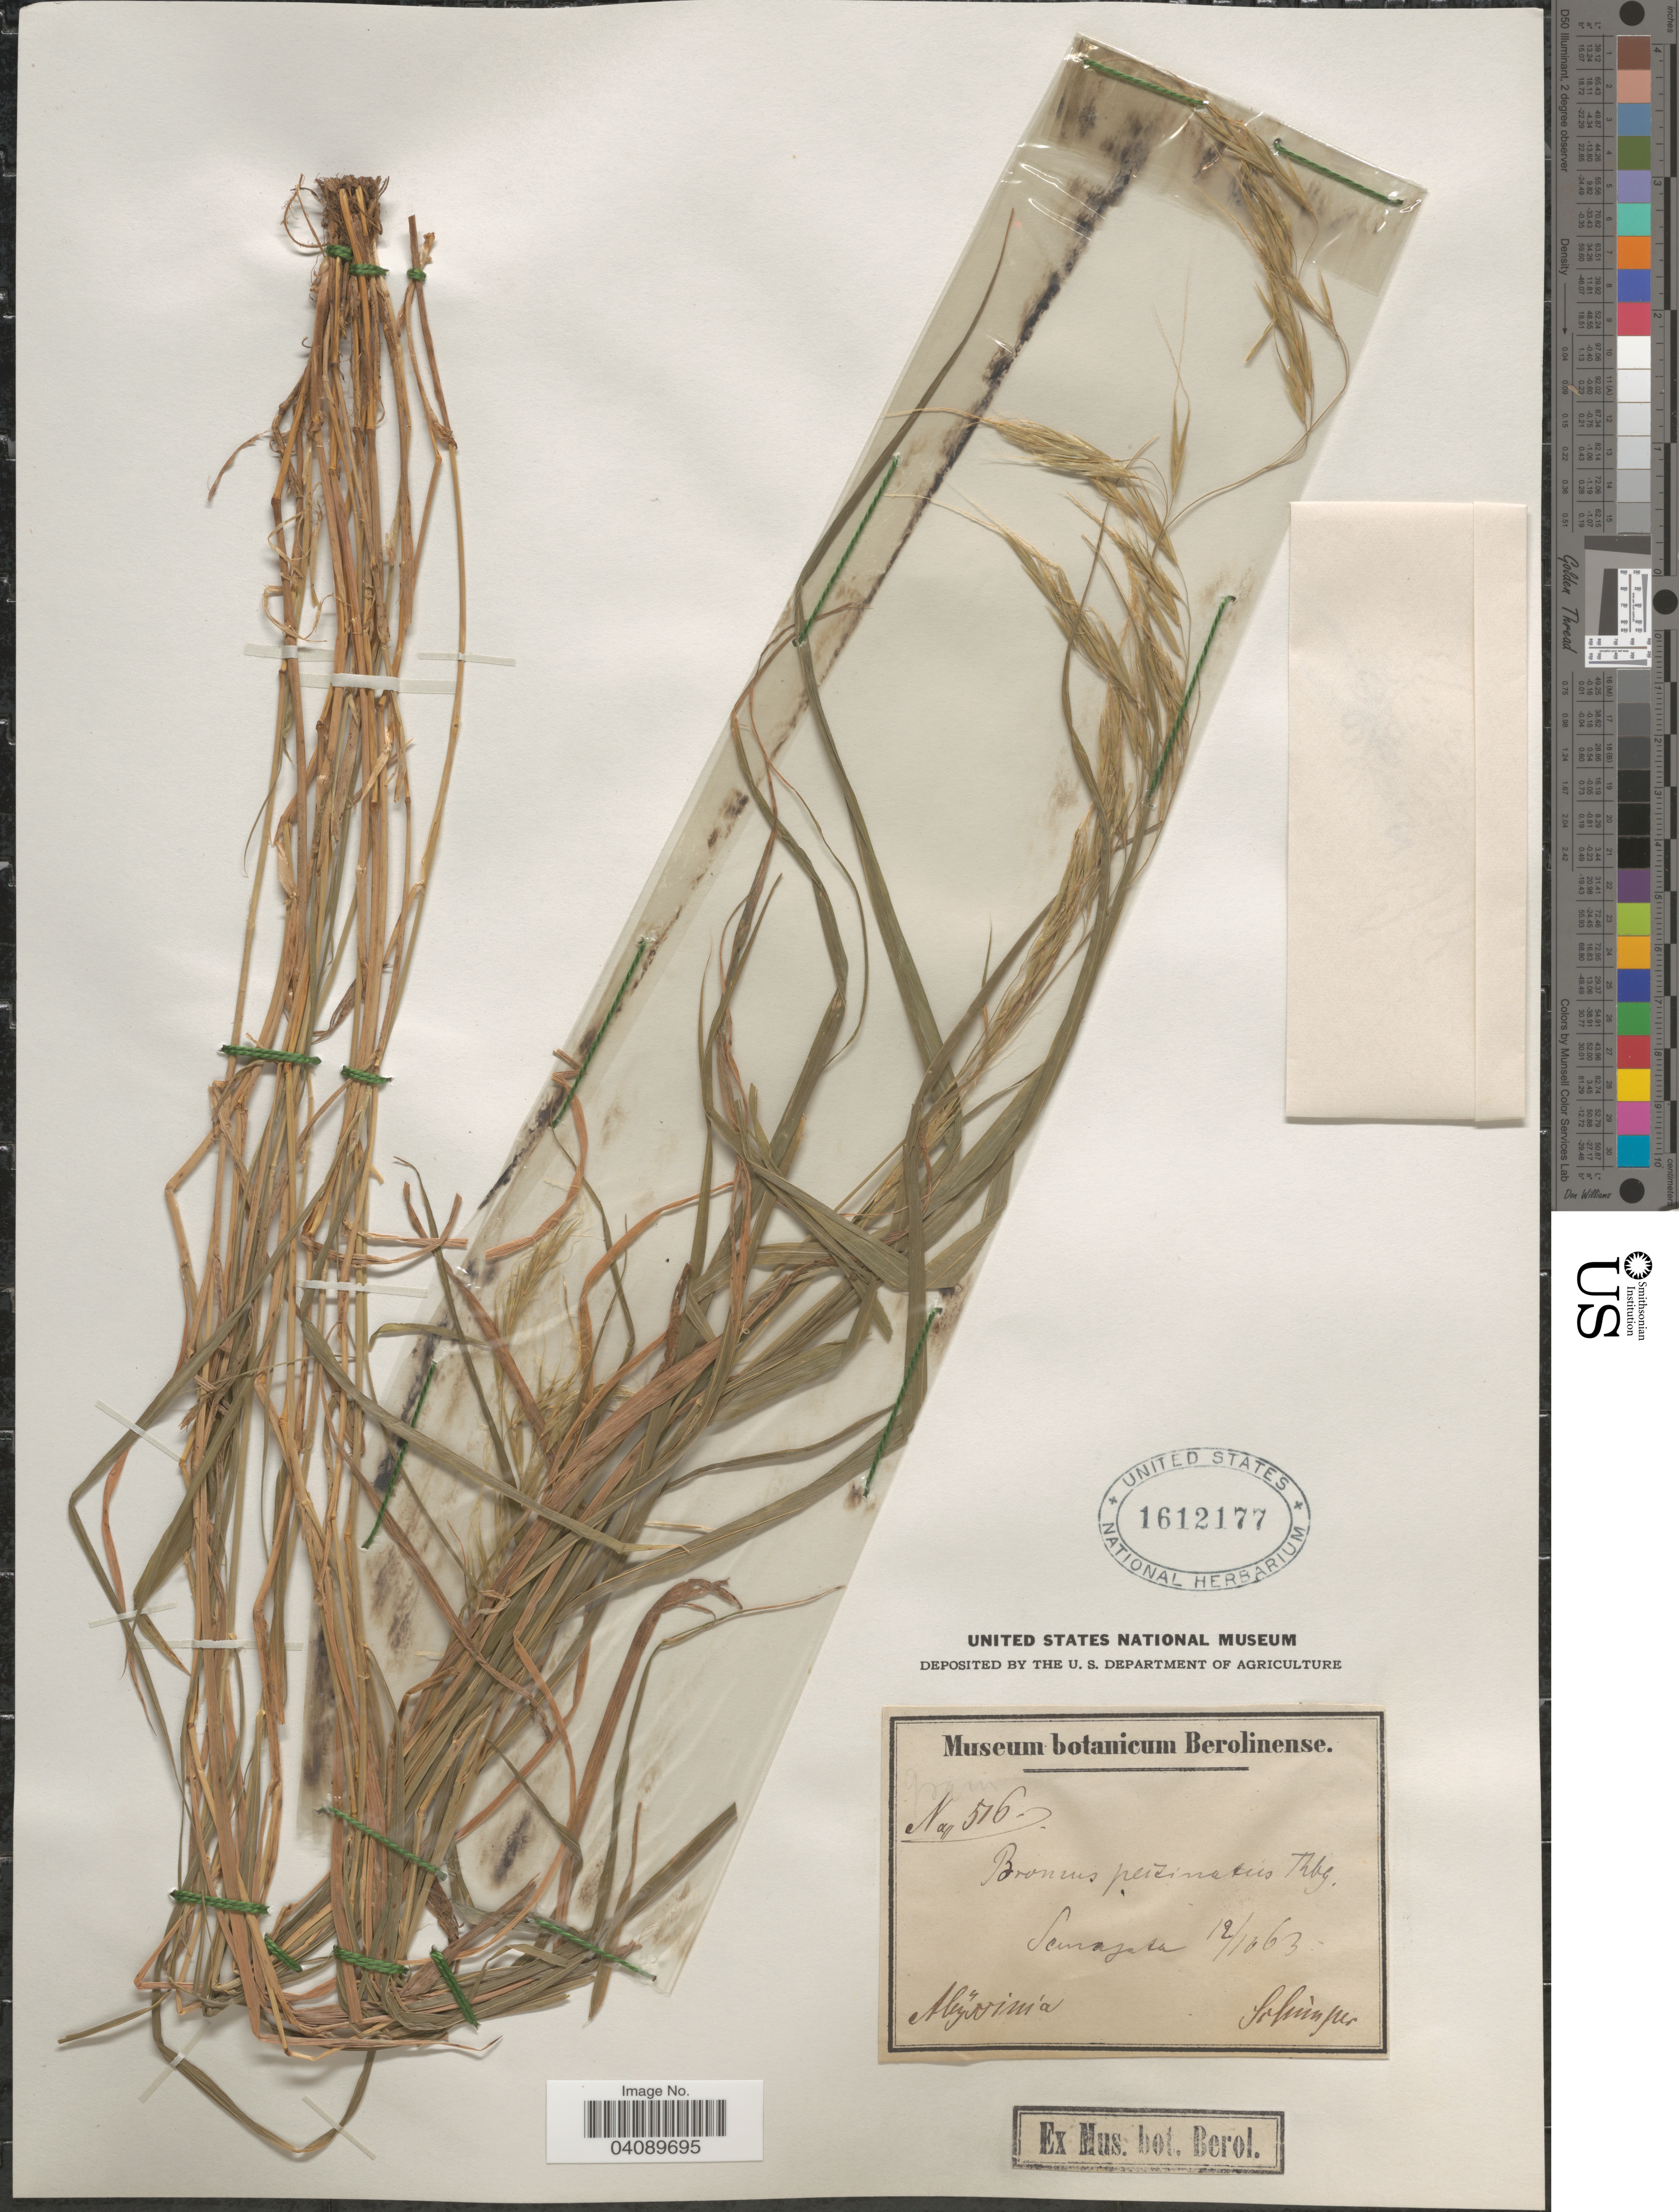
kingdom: Plantae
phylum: Tracheophyta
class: Liliopsida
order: Poales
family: Poaceae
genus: Bromus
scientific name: Bromus pectinatus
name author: Thunb.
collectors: -. Schimper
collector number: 516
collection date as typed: Transcribed d/m/y: 12/10/63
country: Ethiopia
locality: Semajata. Abyssinia.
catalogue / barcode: US 1612177